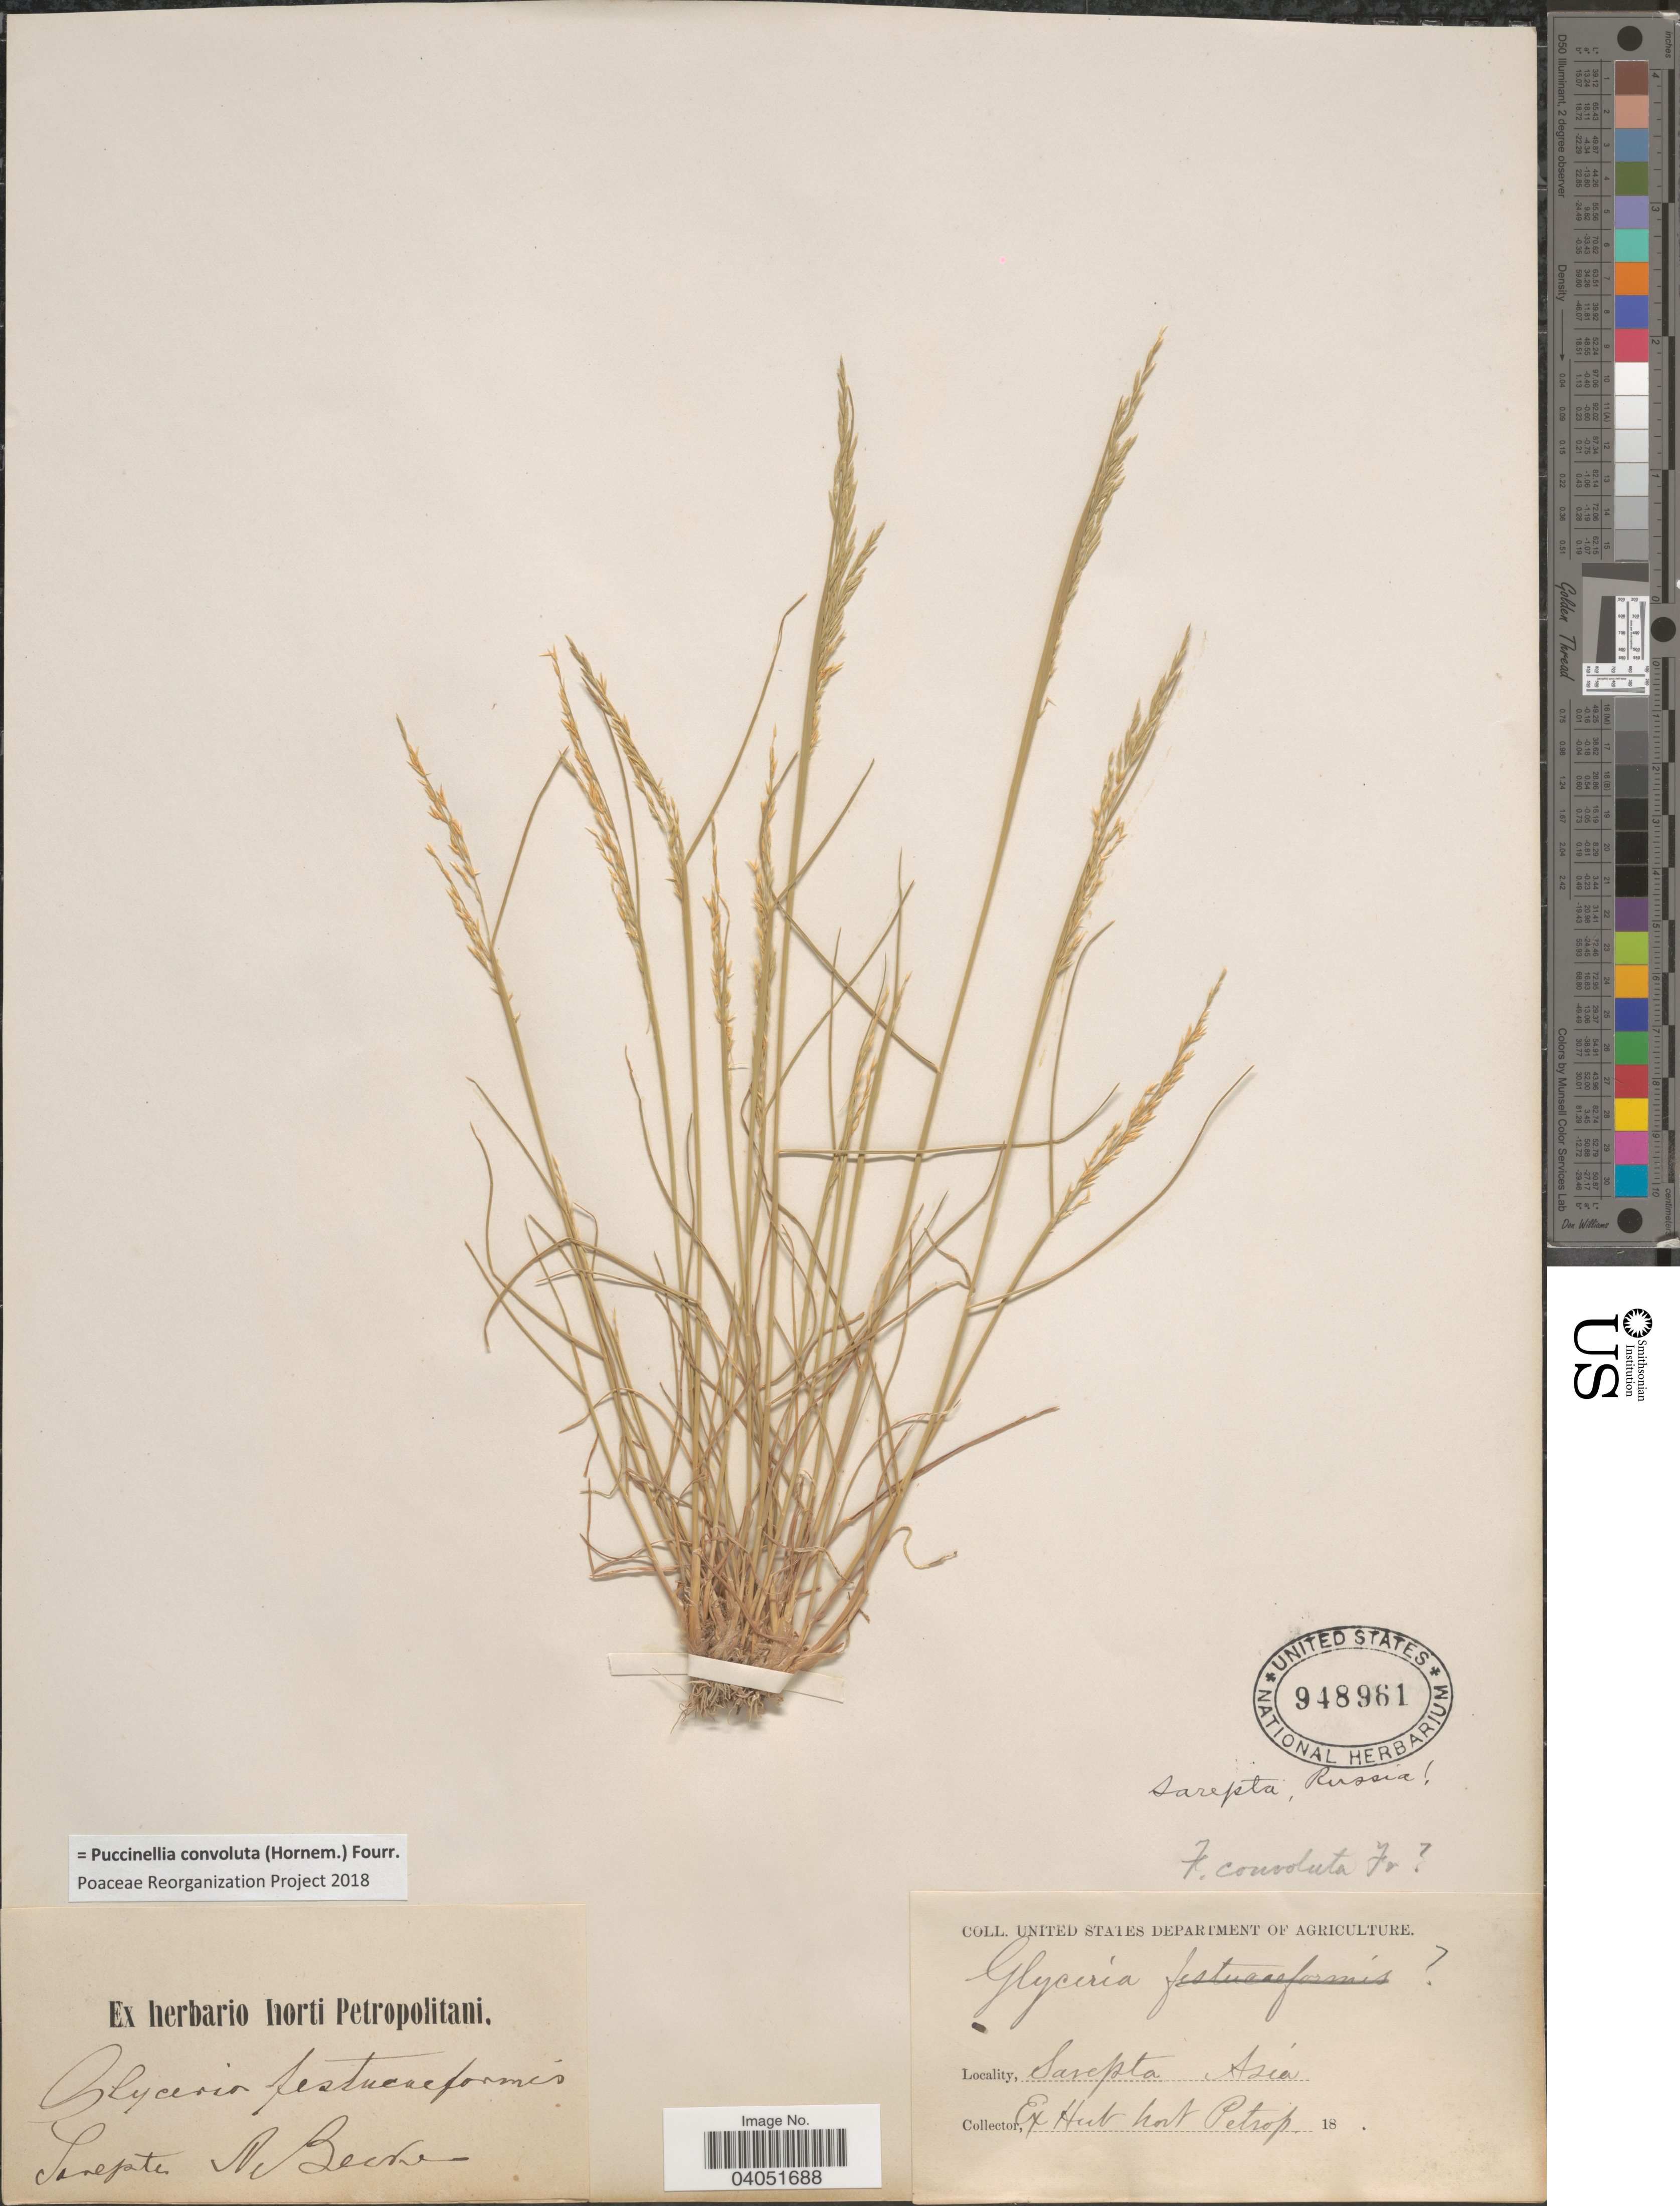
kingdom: Plantae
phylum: Tracheophyta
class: Liliopsida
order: Poales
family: Poaceae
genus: Puccinellia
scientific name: Puccinellia convoluta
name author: (Hornem.) Fourr.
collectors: A. Becker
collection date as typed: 18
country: Russian Federation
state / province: Volgograd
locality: Sarepta. Asia.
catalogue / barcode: US 948961